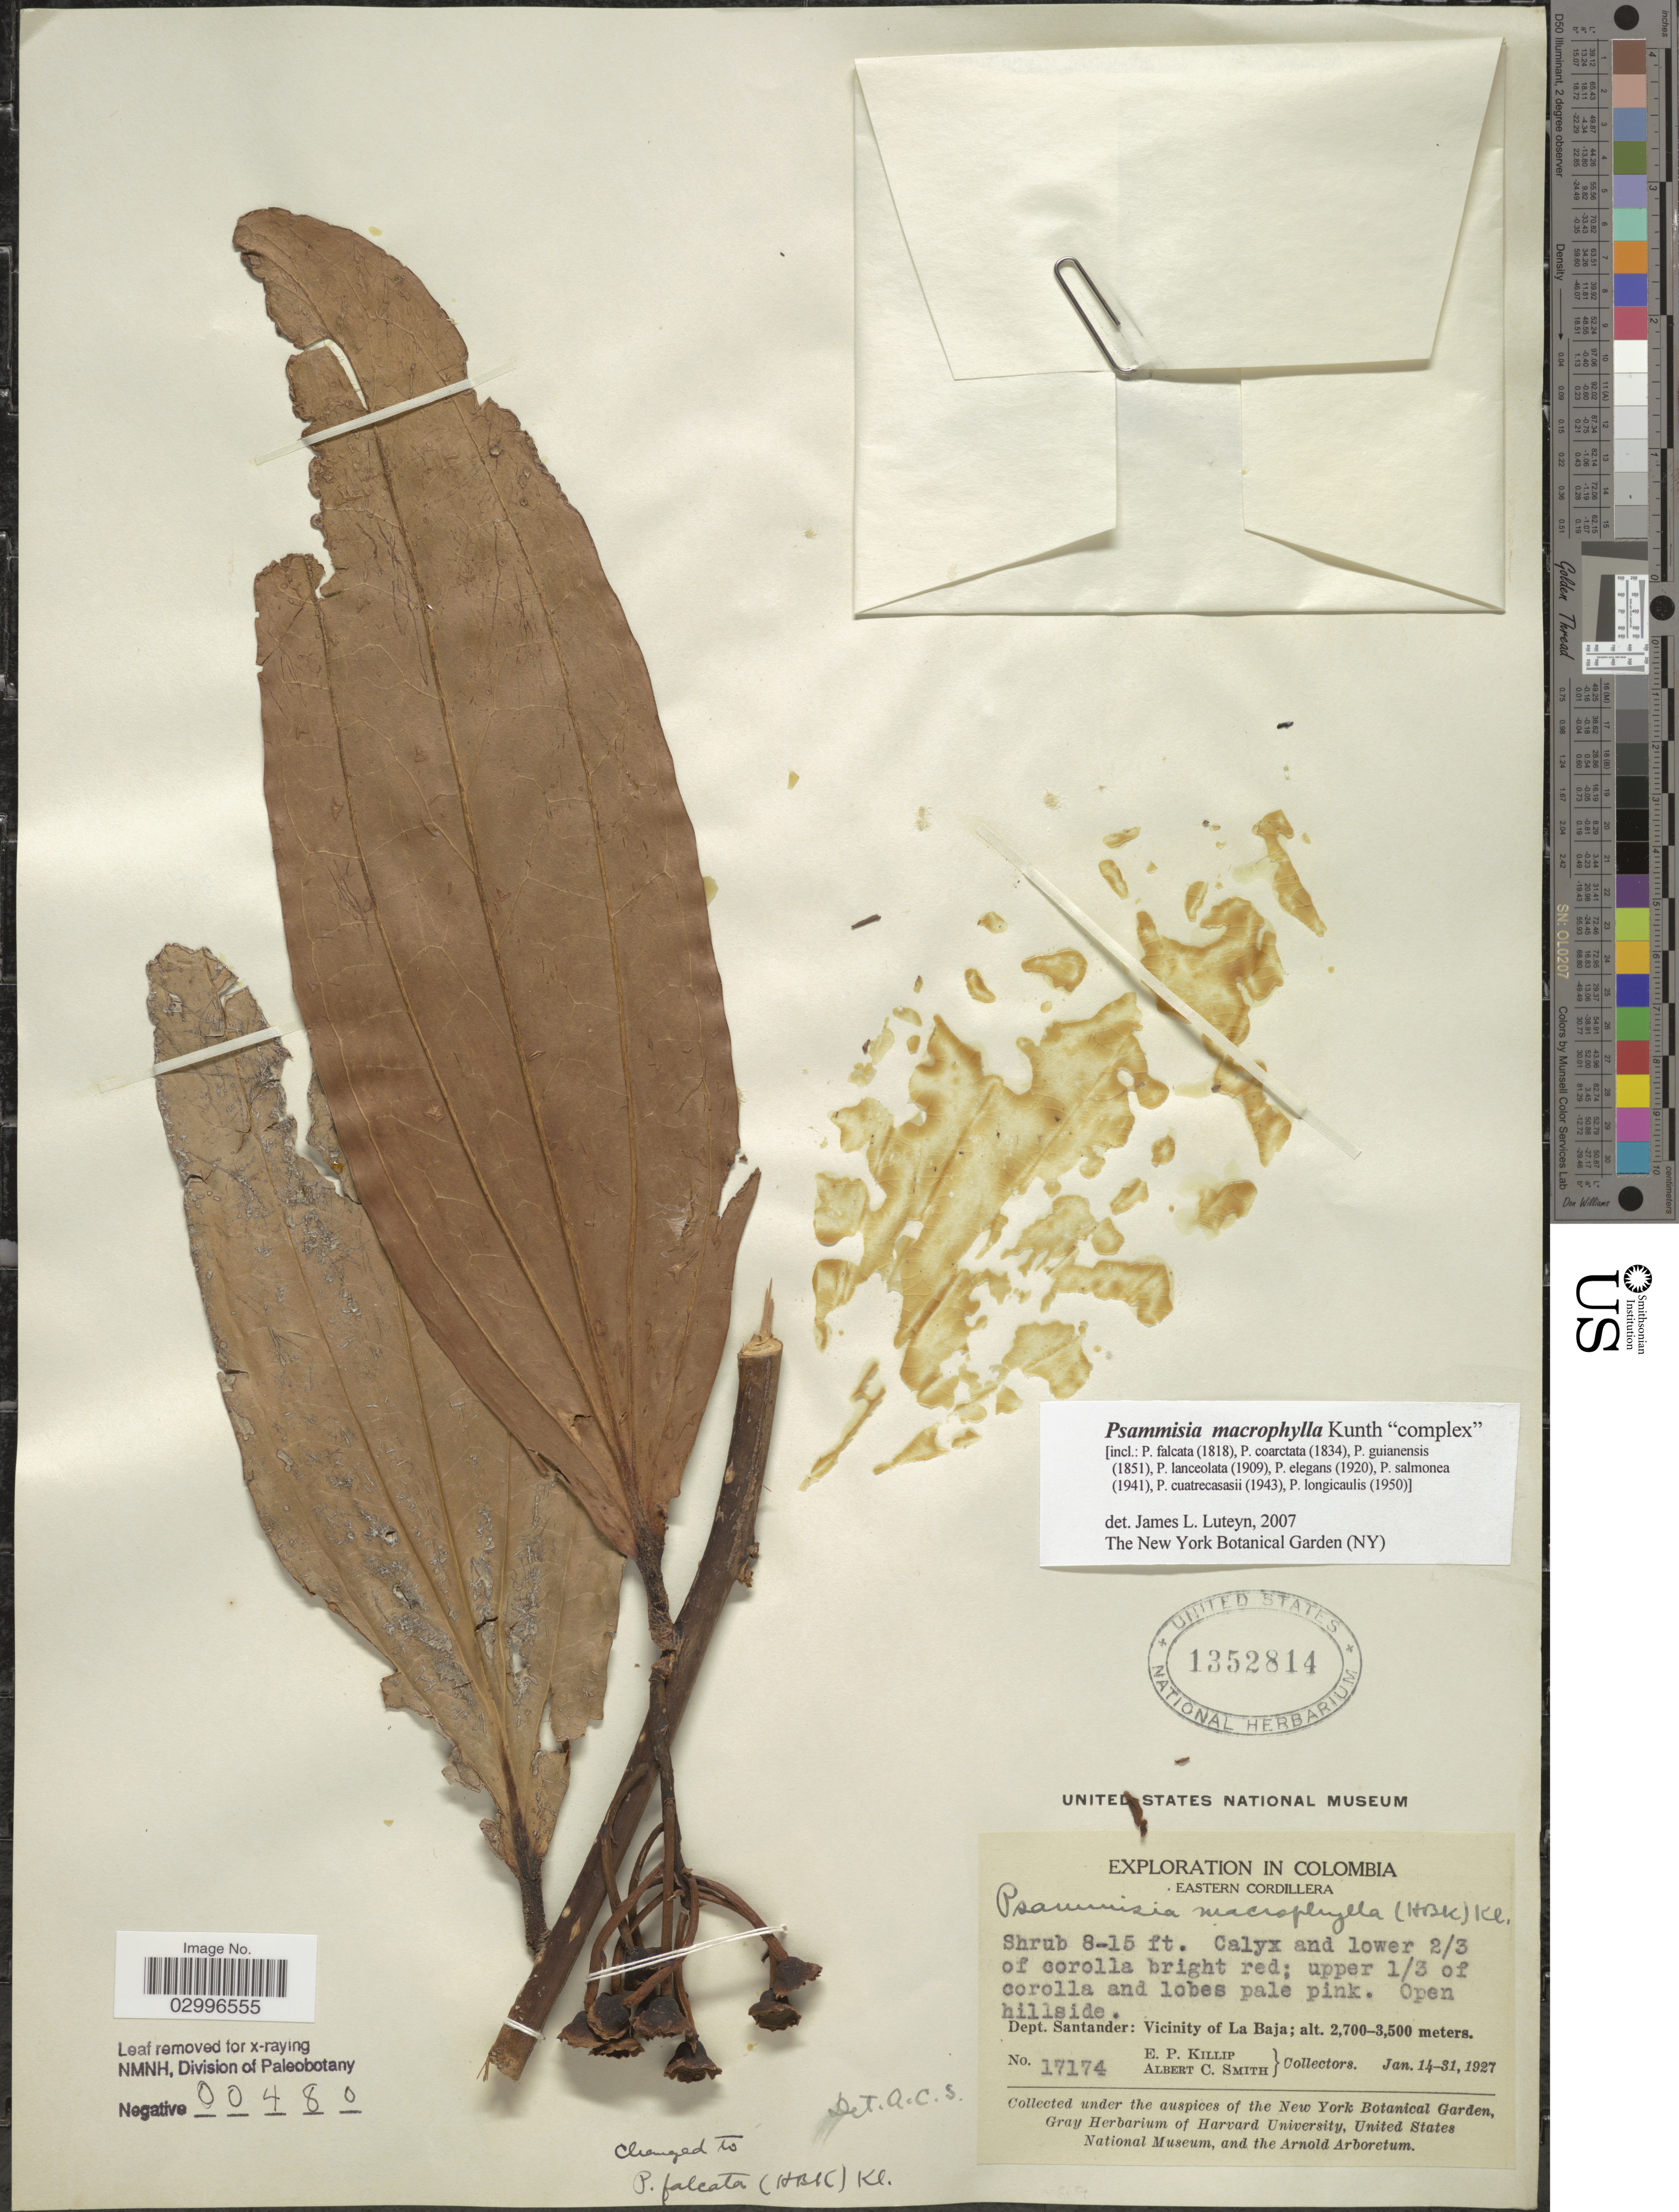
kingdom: Plantae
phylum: Tracheophyta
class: Magnoliopsida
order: Ericales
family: Ericaceae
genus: Psammisia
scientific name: Psammisia macrophylla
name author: (Kunth) Klotzsch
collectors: E. P. Killip & A. C. Smith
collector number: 17174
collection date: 1927-01-14/1927-01-31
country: Colombia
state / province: Santander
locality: Eastern Cordillera. Dept. Santander: Vicinity of La Baja.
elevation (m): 2700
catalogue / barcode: US 1352814